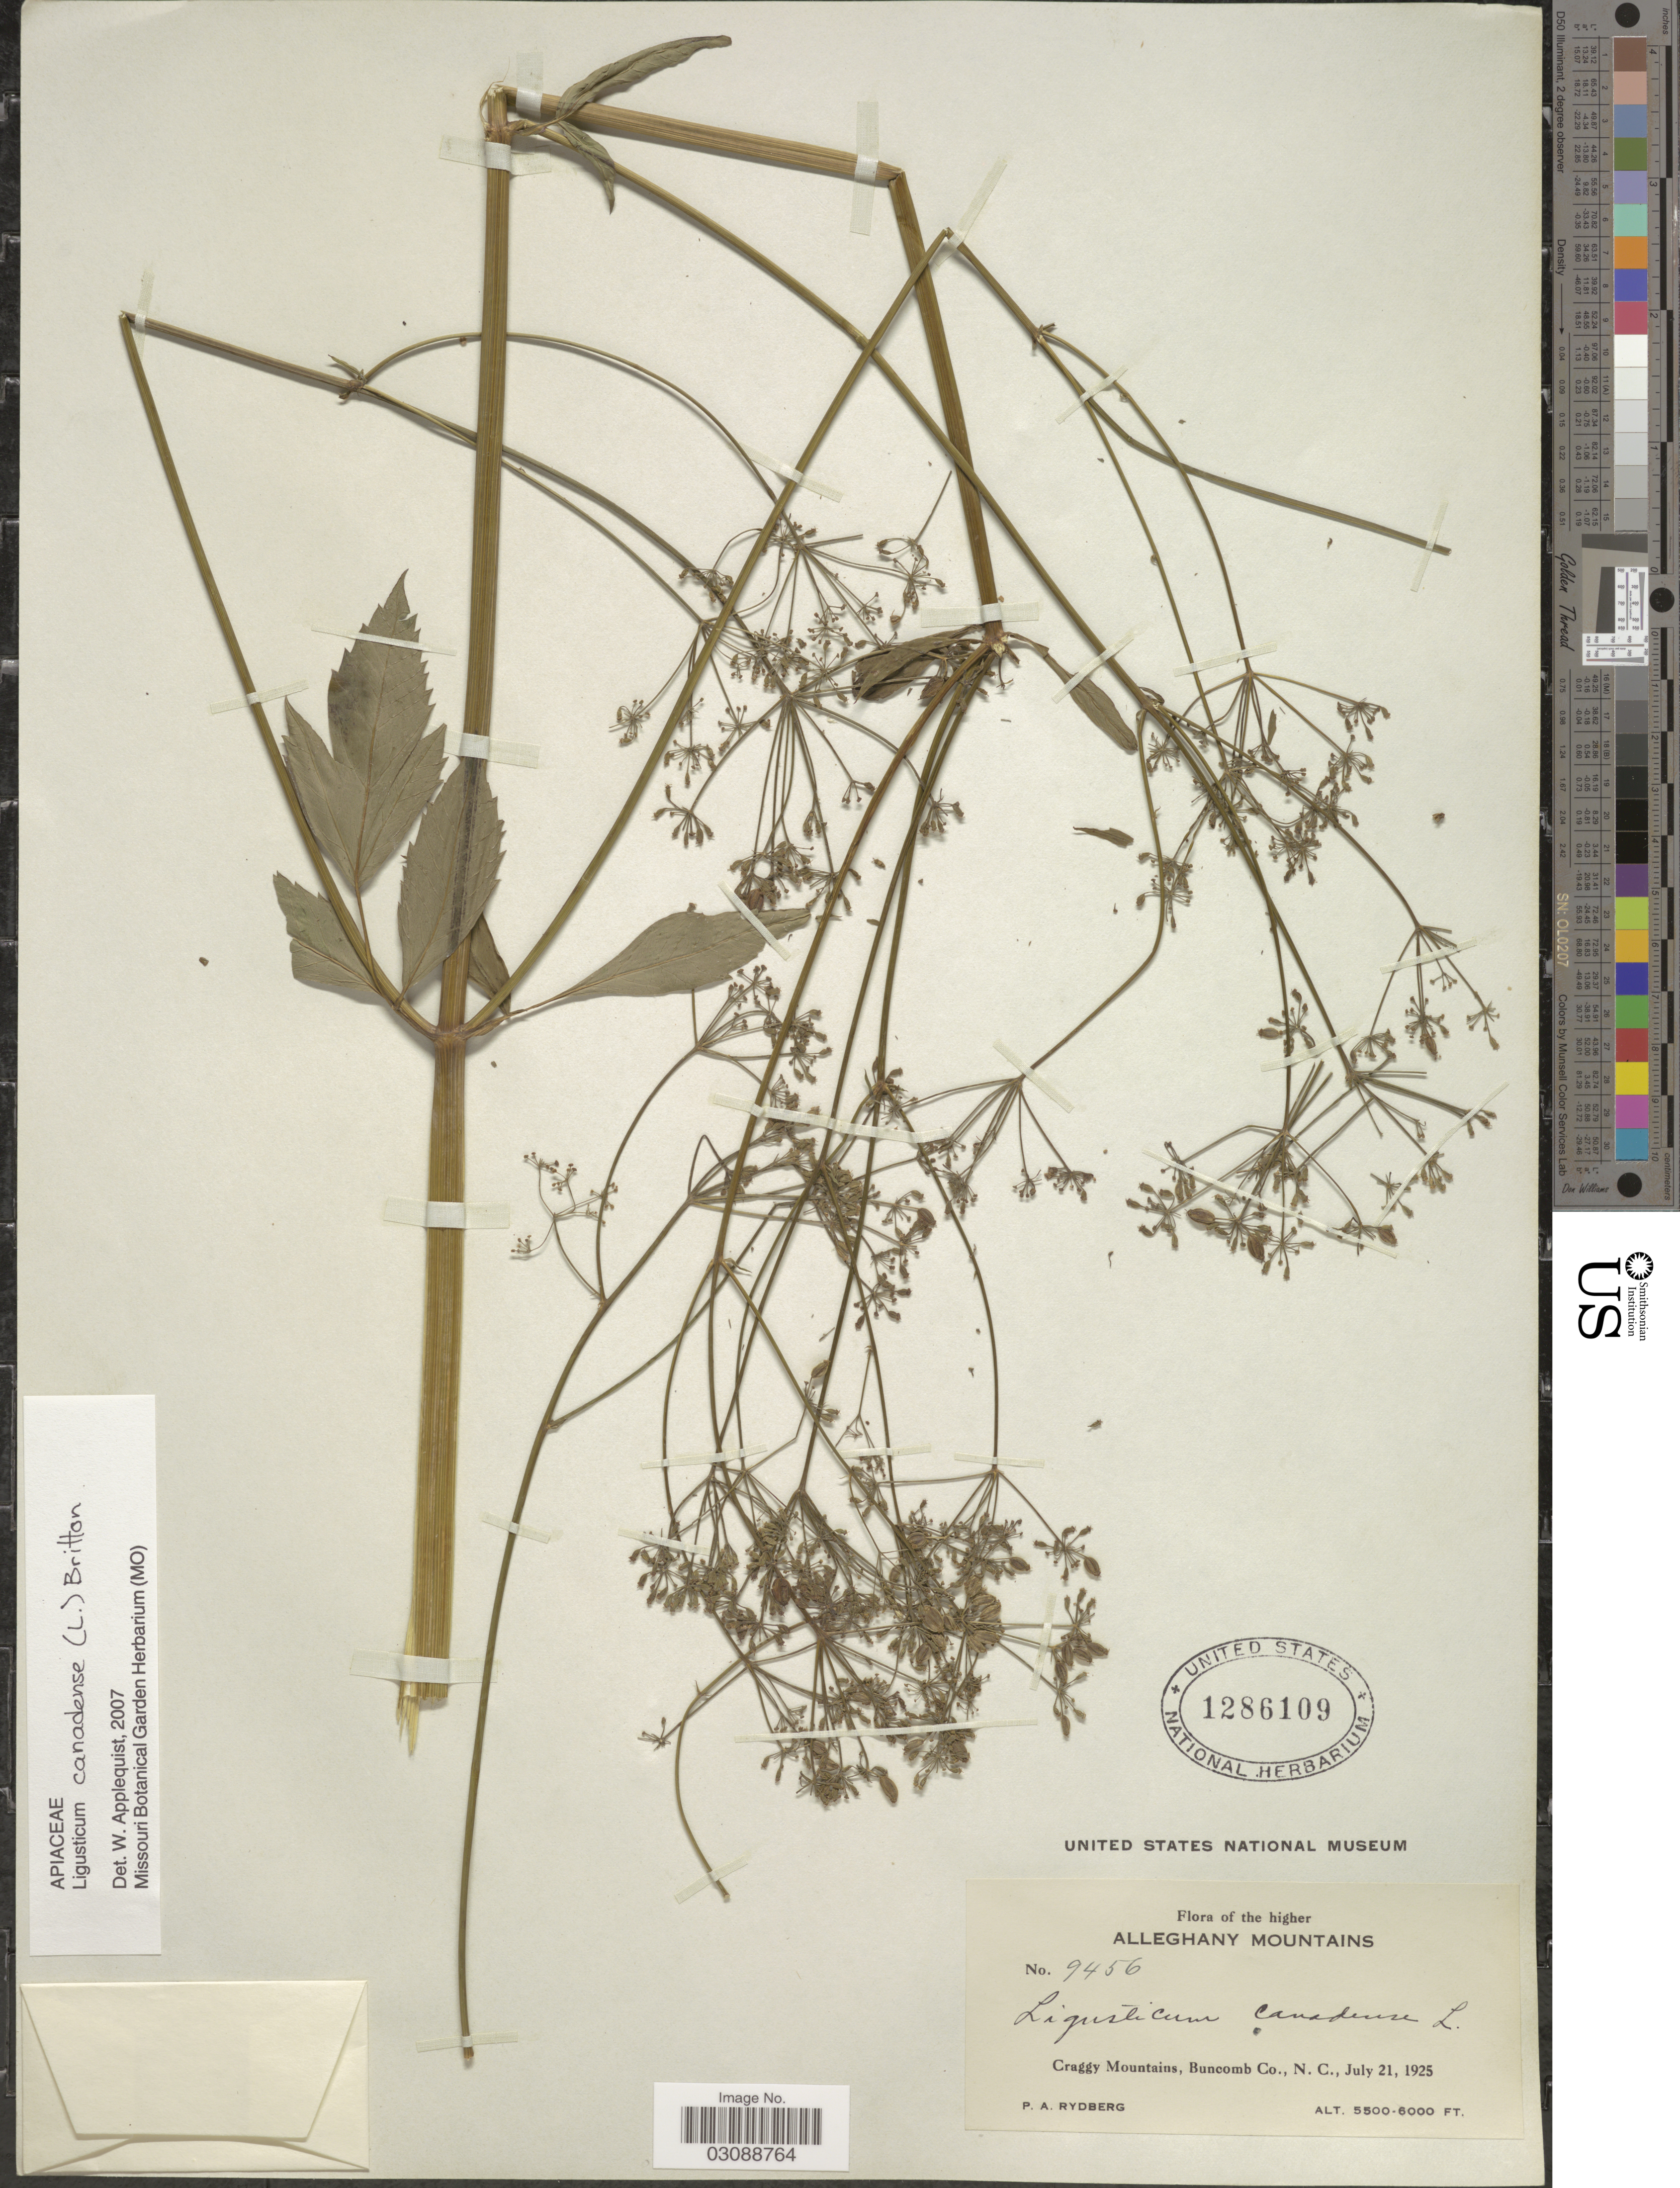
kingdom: Plantae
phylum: Tracheophyta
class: Magnoliopsida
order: Apiales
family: Apiaceae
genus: Ligusticum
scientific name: Ligusticum canadense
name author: (L.) Britton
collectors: P. A. Rydberg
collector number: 9456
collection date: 1925-07-21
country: United States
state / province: North Carolina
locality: Alleghany Mountains. Craggy Mountains, Bumcomb Co.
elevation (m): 1676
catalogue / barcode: US 1286109